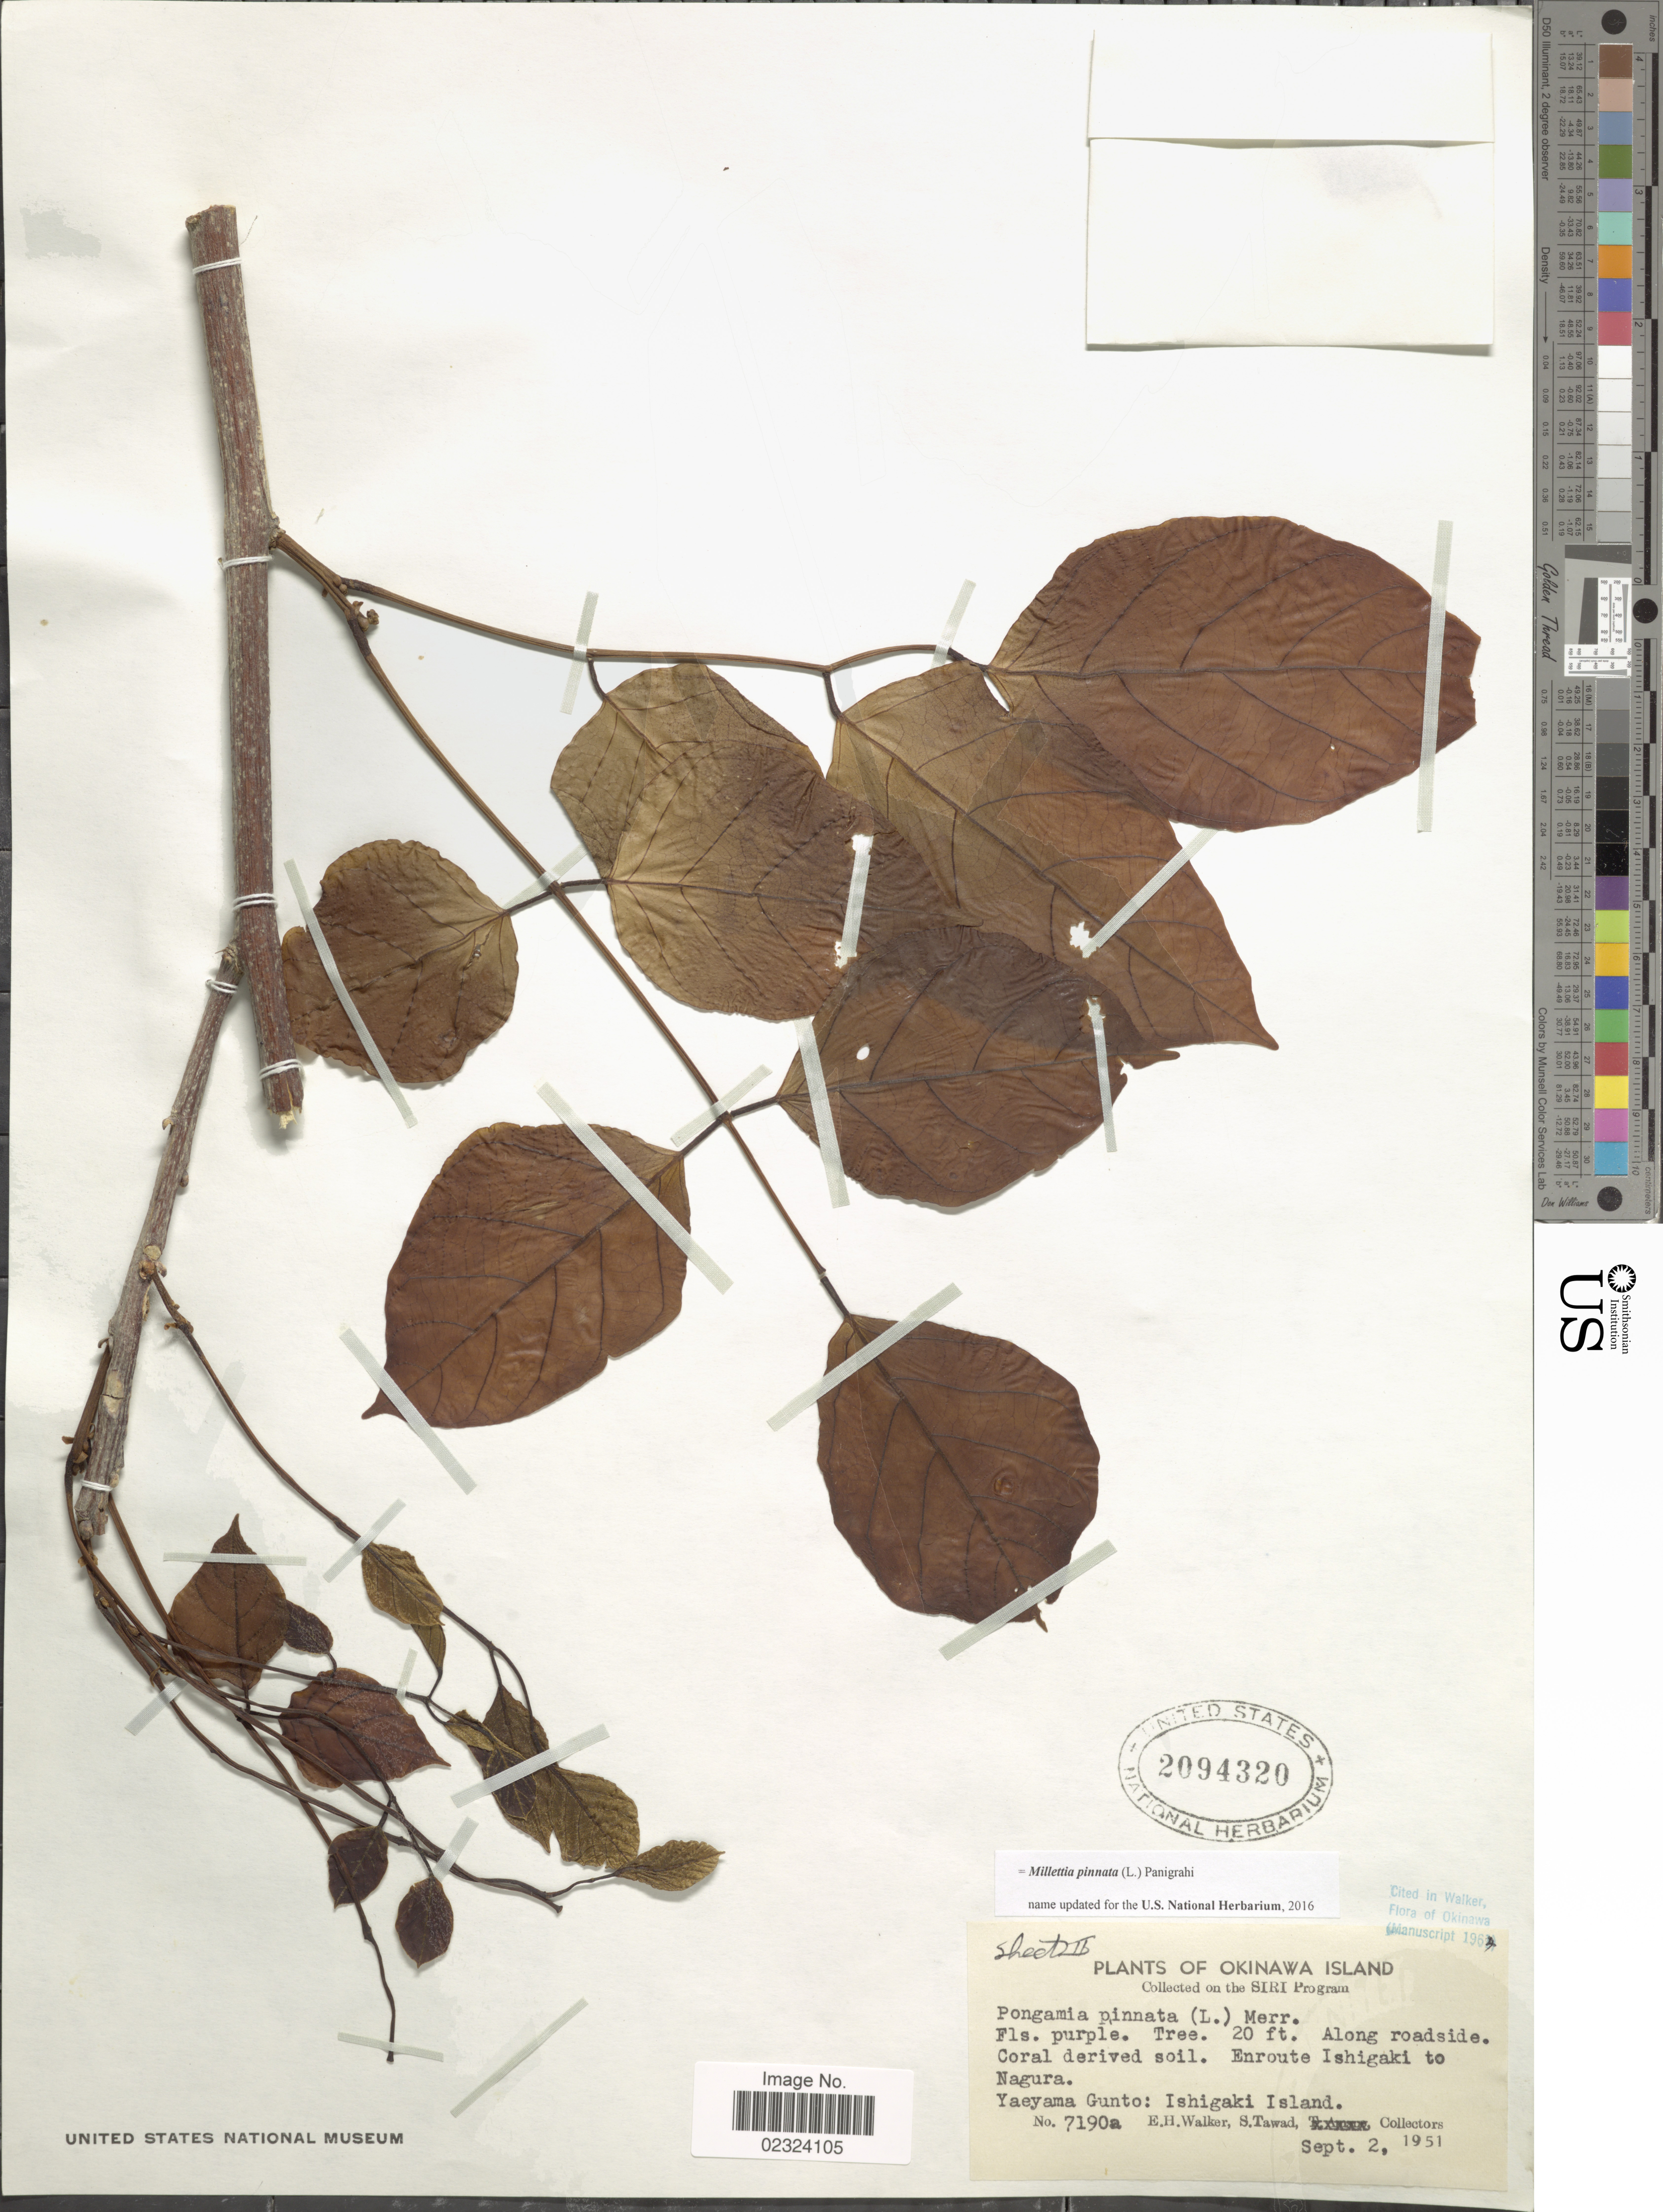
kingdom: Plantae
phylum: Tracheophyta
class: Magnoliopsida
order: Fabales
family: Fabaceae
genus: Millettia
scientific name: Millettia pinnata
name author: (L.) Panigrahi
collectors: E. H. Walker & S. Tawad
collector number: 7190a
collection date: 1951-09-02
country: Japan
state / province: Okinawa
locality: Okinawa Islands. Enroute Ishigaki to Nagura. Yaeyama Gunto: Ishigaki Island.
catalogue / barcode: US 2094320